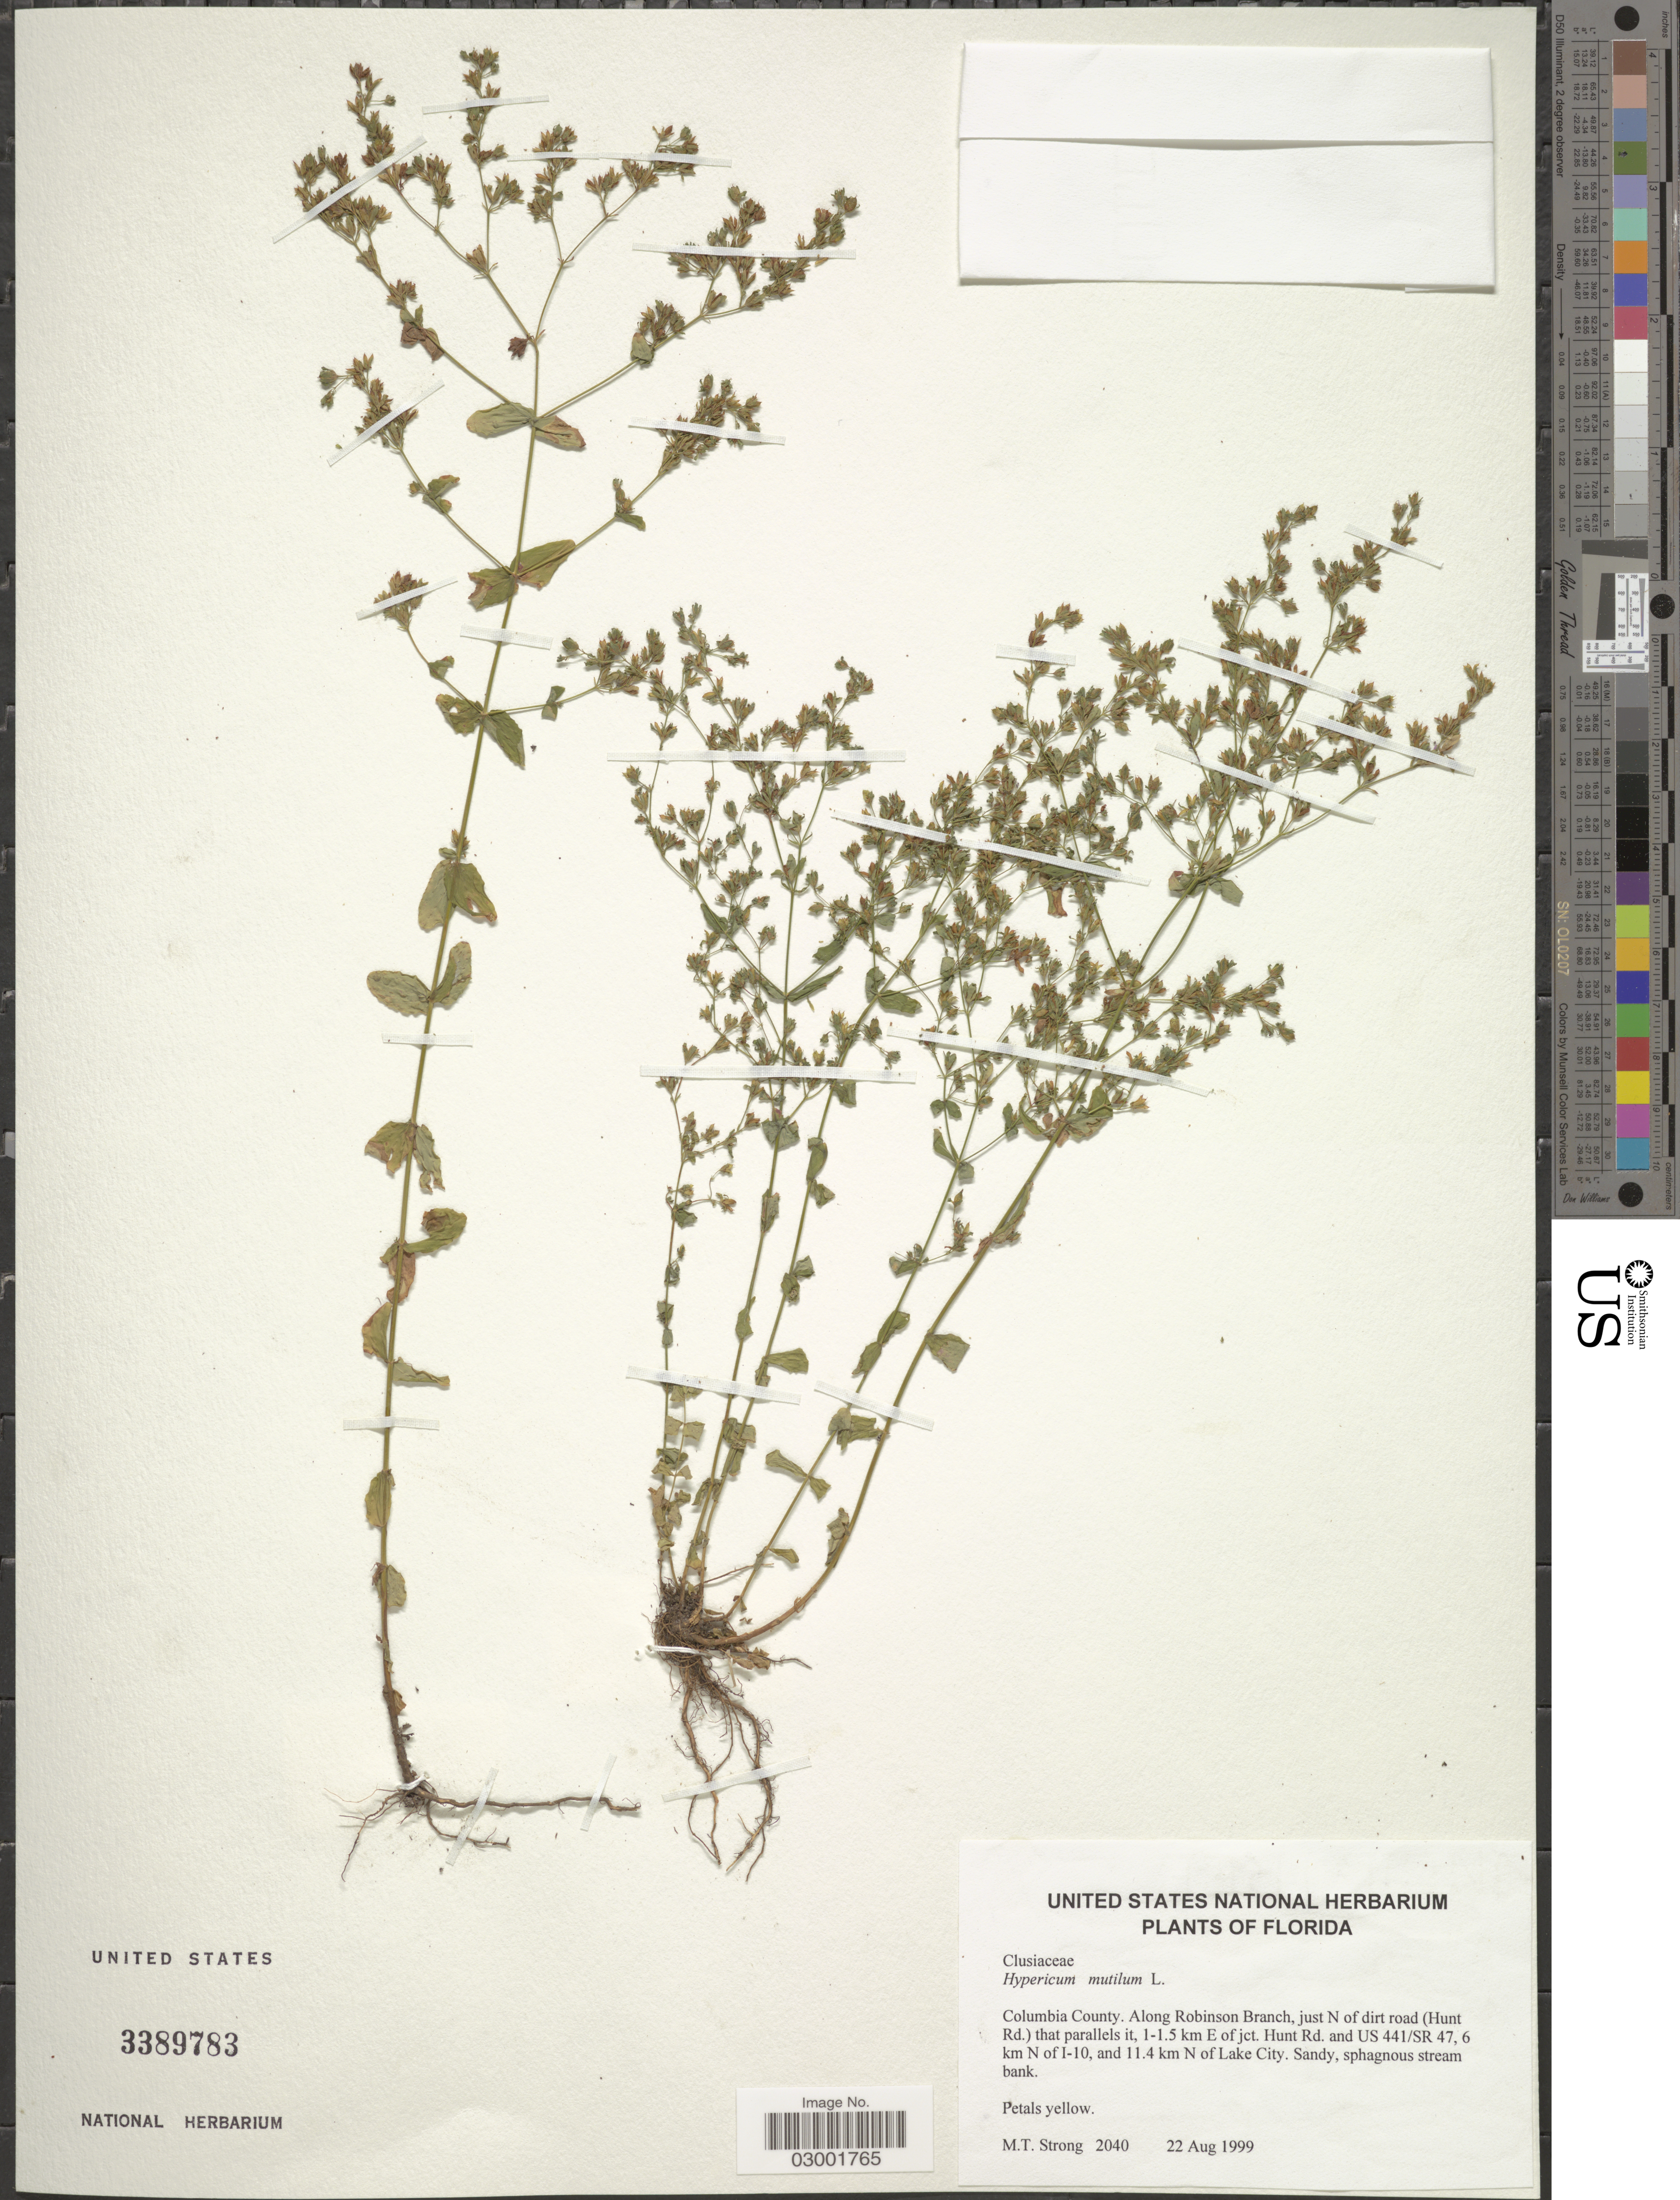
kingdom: Plantae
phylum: Tracheophyta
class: Magnoliopsida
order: Malpighiales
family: Hypericaceae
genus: Hypericum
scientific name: Hypericum mutilum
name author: L.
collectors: M. T. Strong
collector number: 2040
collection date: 1999-08-22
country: United States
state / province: Florida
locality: Columbia County. Along Robinson Branch, just N of dirt road (Hunt Rd.) that parallels it, 1-1.5 km E of jct. Hunt Rd. and US 441/SR 47, 6 km N of 1-10, and 11.4 km N of Lake City.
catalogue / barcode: US 3389783